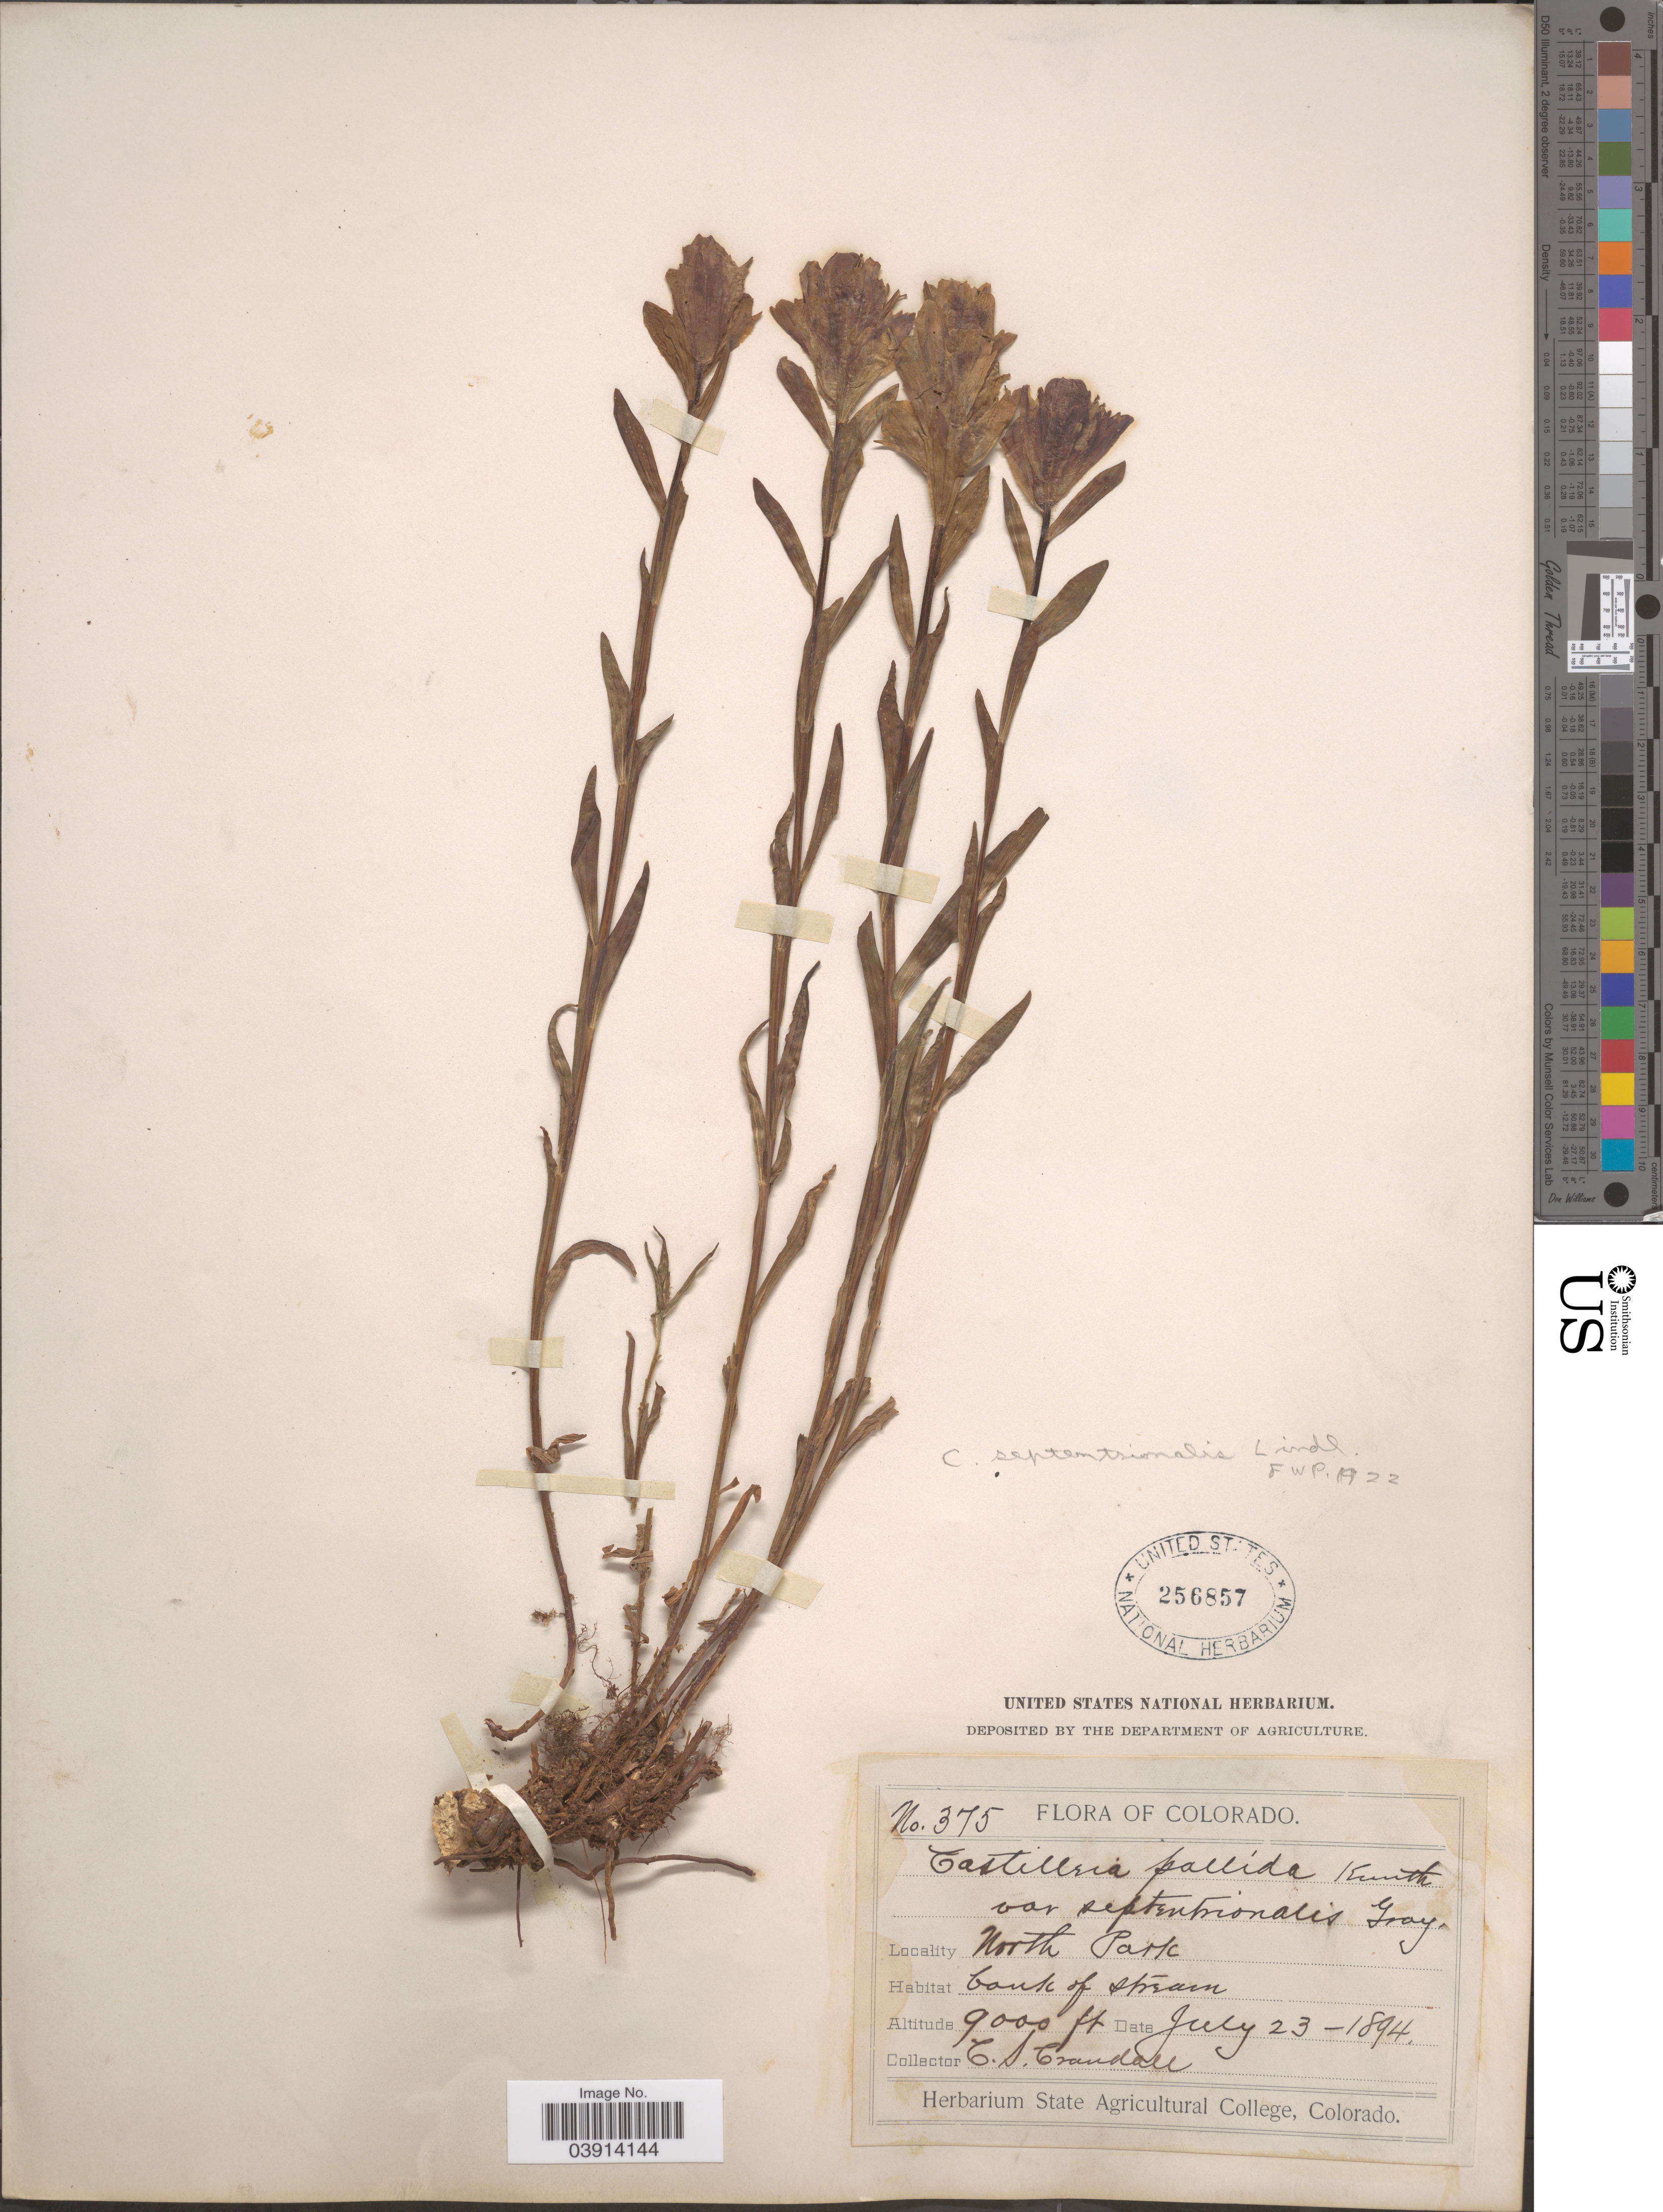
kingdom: Plantae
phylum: Tracheophyta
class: Magnoliopsida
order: Lamiales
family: Orobanchaceae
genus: Castilleja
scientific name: Castilleja septentrionalis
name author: Lindl.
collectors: C. Crandall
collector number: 375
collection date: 1894-07-23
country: United States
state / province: Colorado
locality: North Park.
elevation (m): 2743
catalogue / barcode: US 256857